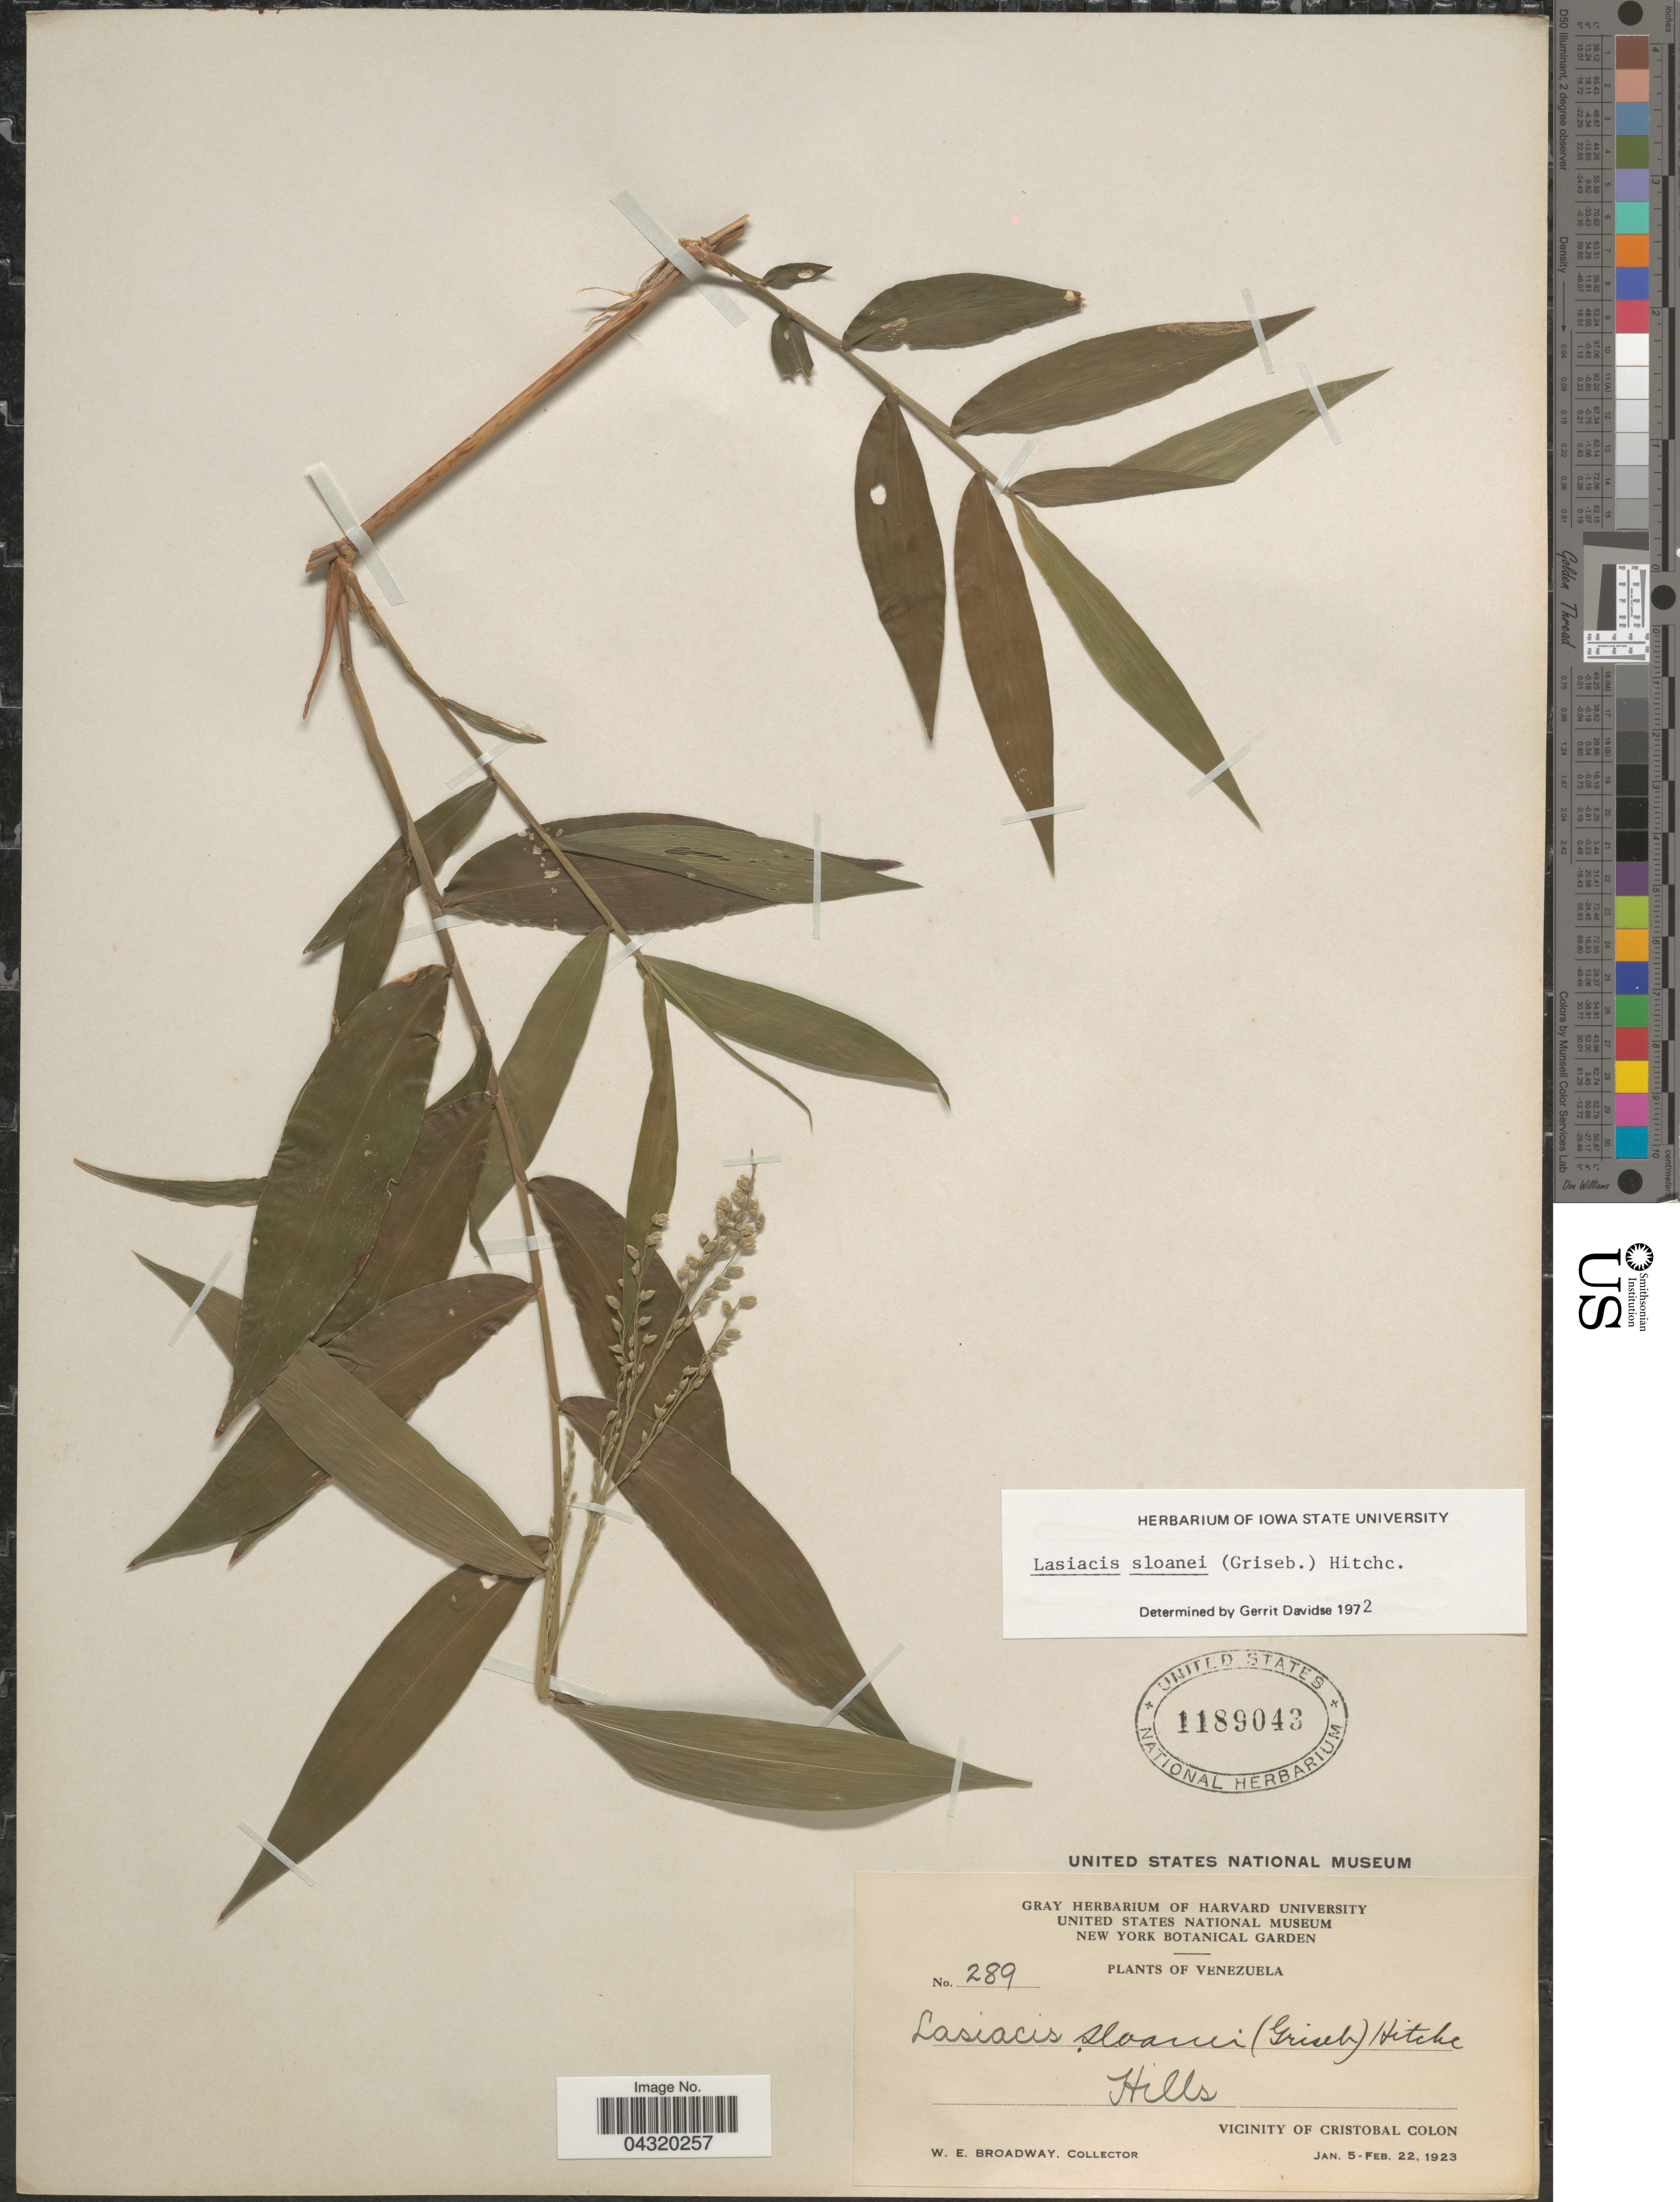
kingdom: Plantae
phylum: Tracheophyta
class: Liliopsida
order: Poales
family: Poaceae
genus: Lasiacis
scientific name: Lasiacis sloanei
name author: (Griseb.) Hitchc.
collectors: W. E. Broadway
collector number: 289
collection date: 1923-01-05/1923-02-22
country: Venezuela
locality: Hills. Vicinity of Cristobal Colon.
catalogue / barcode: US 1189043